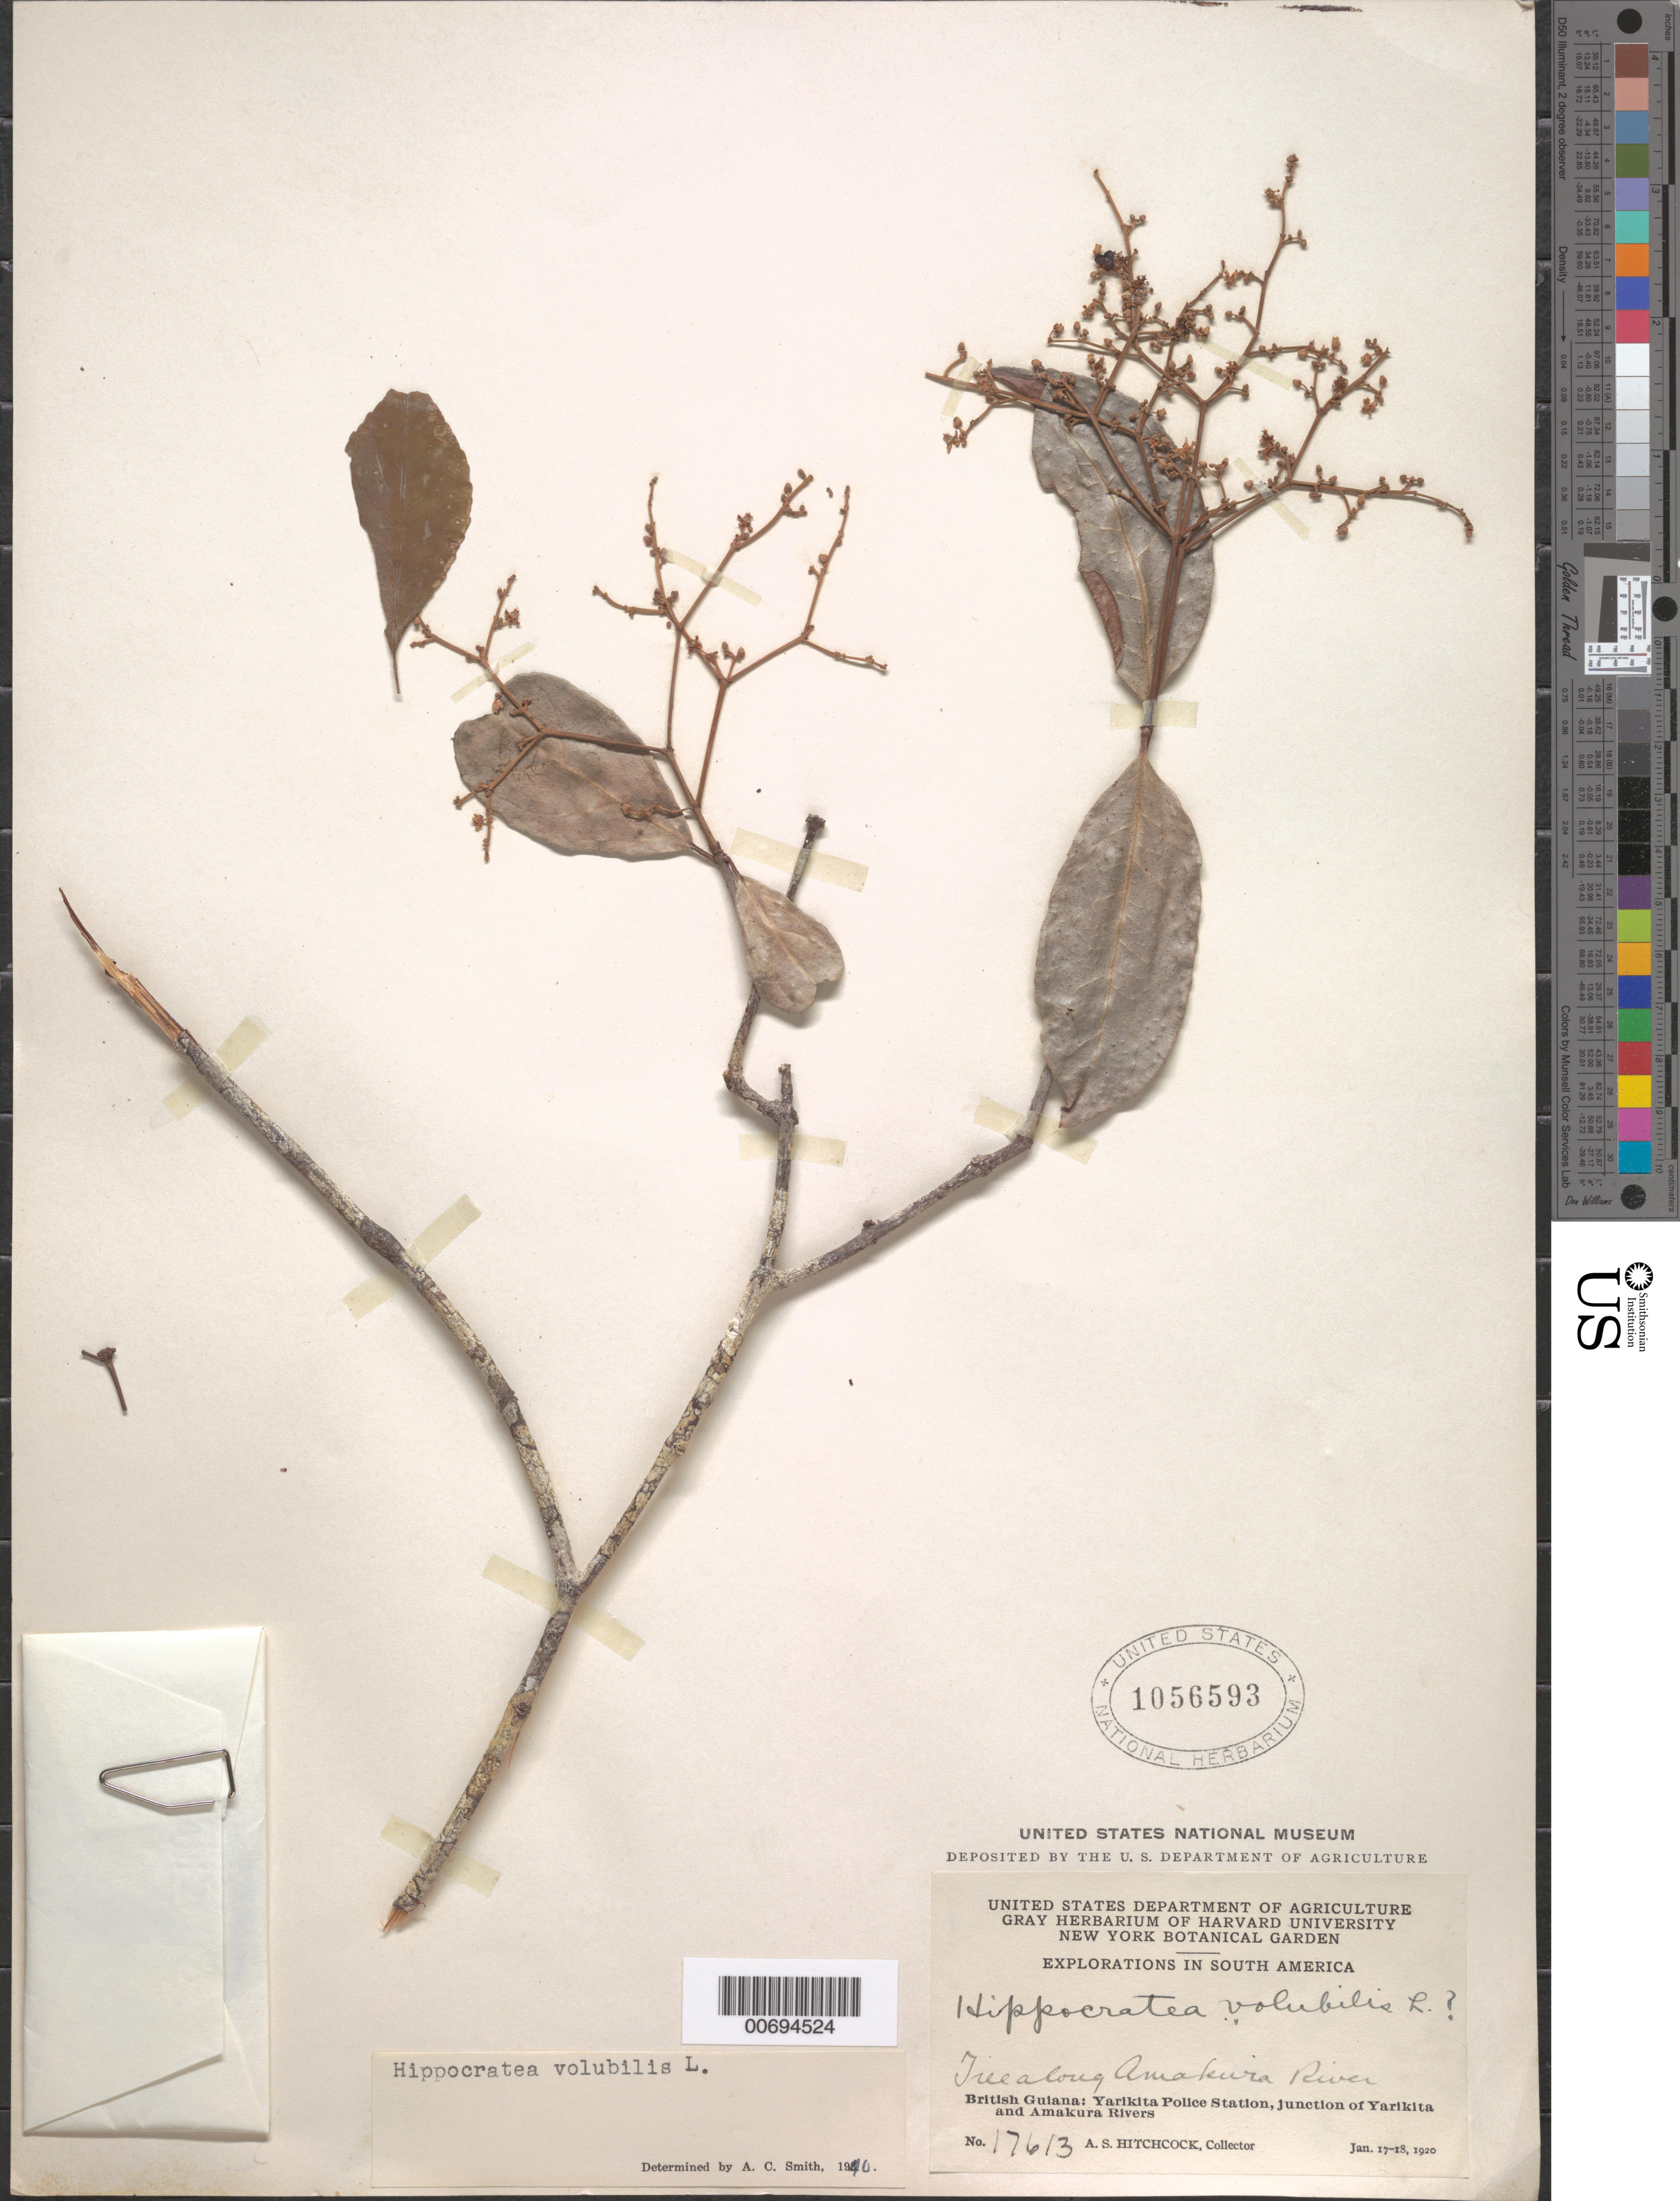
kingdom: Plantae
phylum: Tracheophyta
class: Magnoliopsida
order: Celastrales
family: Celastraceae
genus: Hippocratea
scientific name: Hippocratea volubilis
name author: L.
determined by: Smith, A. C.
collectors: A. S. Hitchcock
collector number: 17613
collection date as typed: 17-Jan-20 to 18-Jan-20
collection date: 1920-01-17/1920-01-18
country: Guyana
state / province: Barima-Waini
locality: Yarikita Police Sta., junct. of Yarikita & Amakura Rivers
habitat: Along river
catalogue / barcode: US 1056593